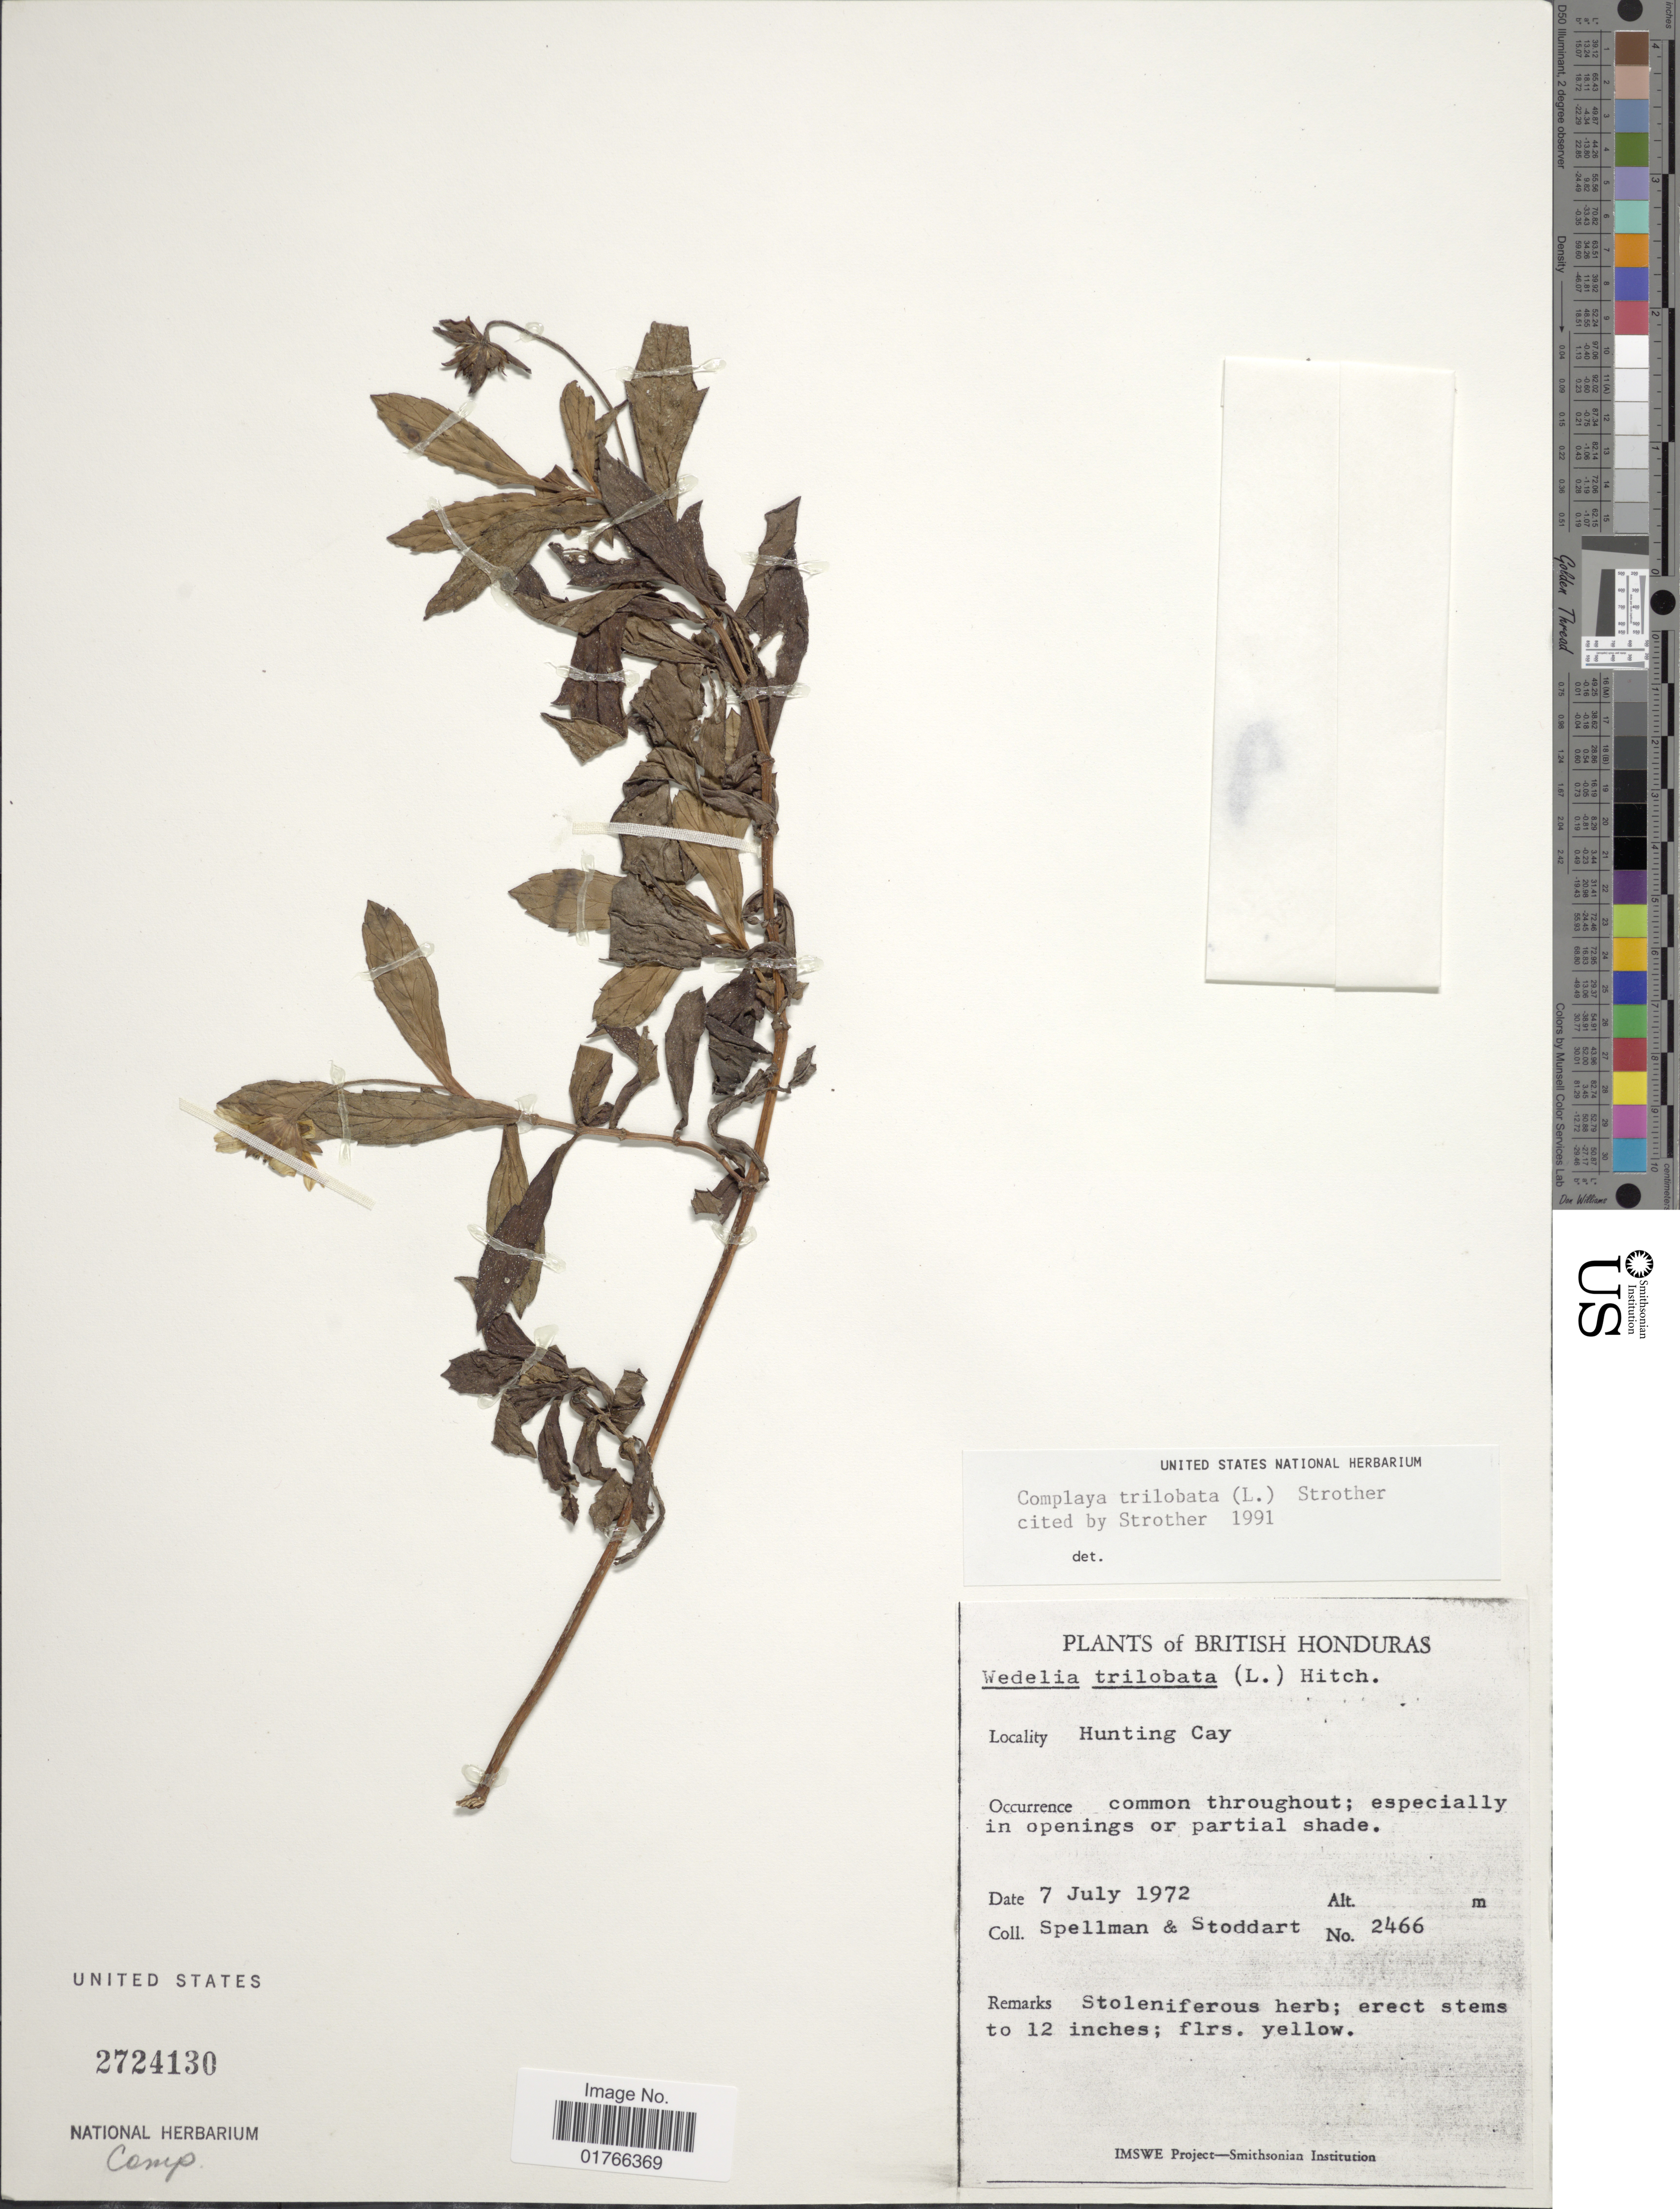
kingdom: Plantae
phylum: Tracheophyta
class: Magnoliopsida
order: Asterales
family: Asteraceae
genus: Sphagneticola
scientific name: Sphagneticola trilobata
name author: (L.) Pruski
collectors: Spellman, -- & -. Stoddart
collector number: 2466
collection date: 1972-07-07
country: Belize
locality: British Honduras, Hunting Cay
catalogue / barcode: US 2724130